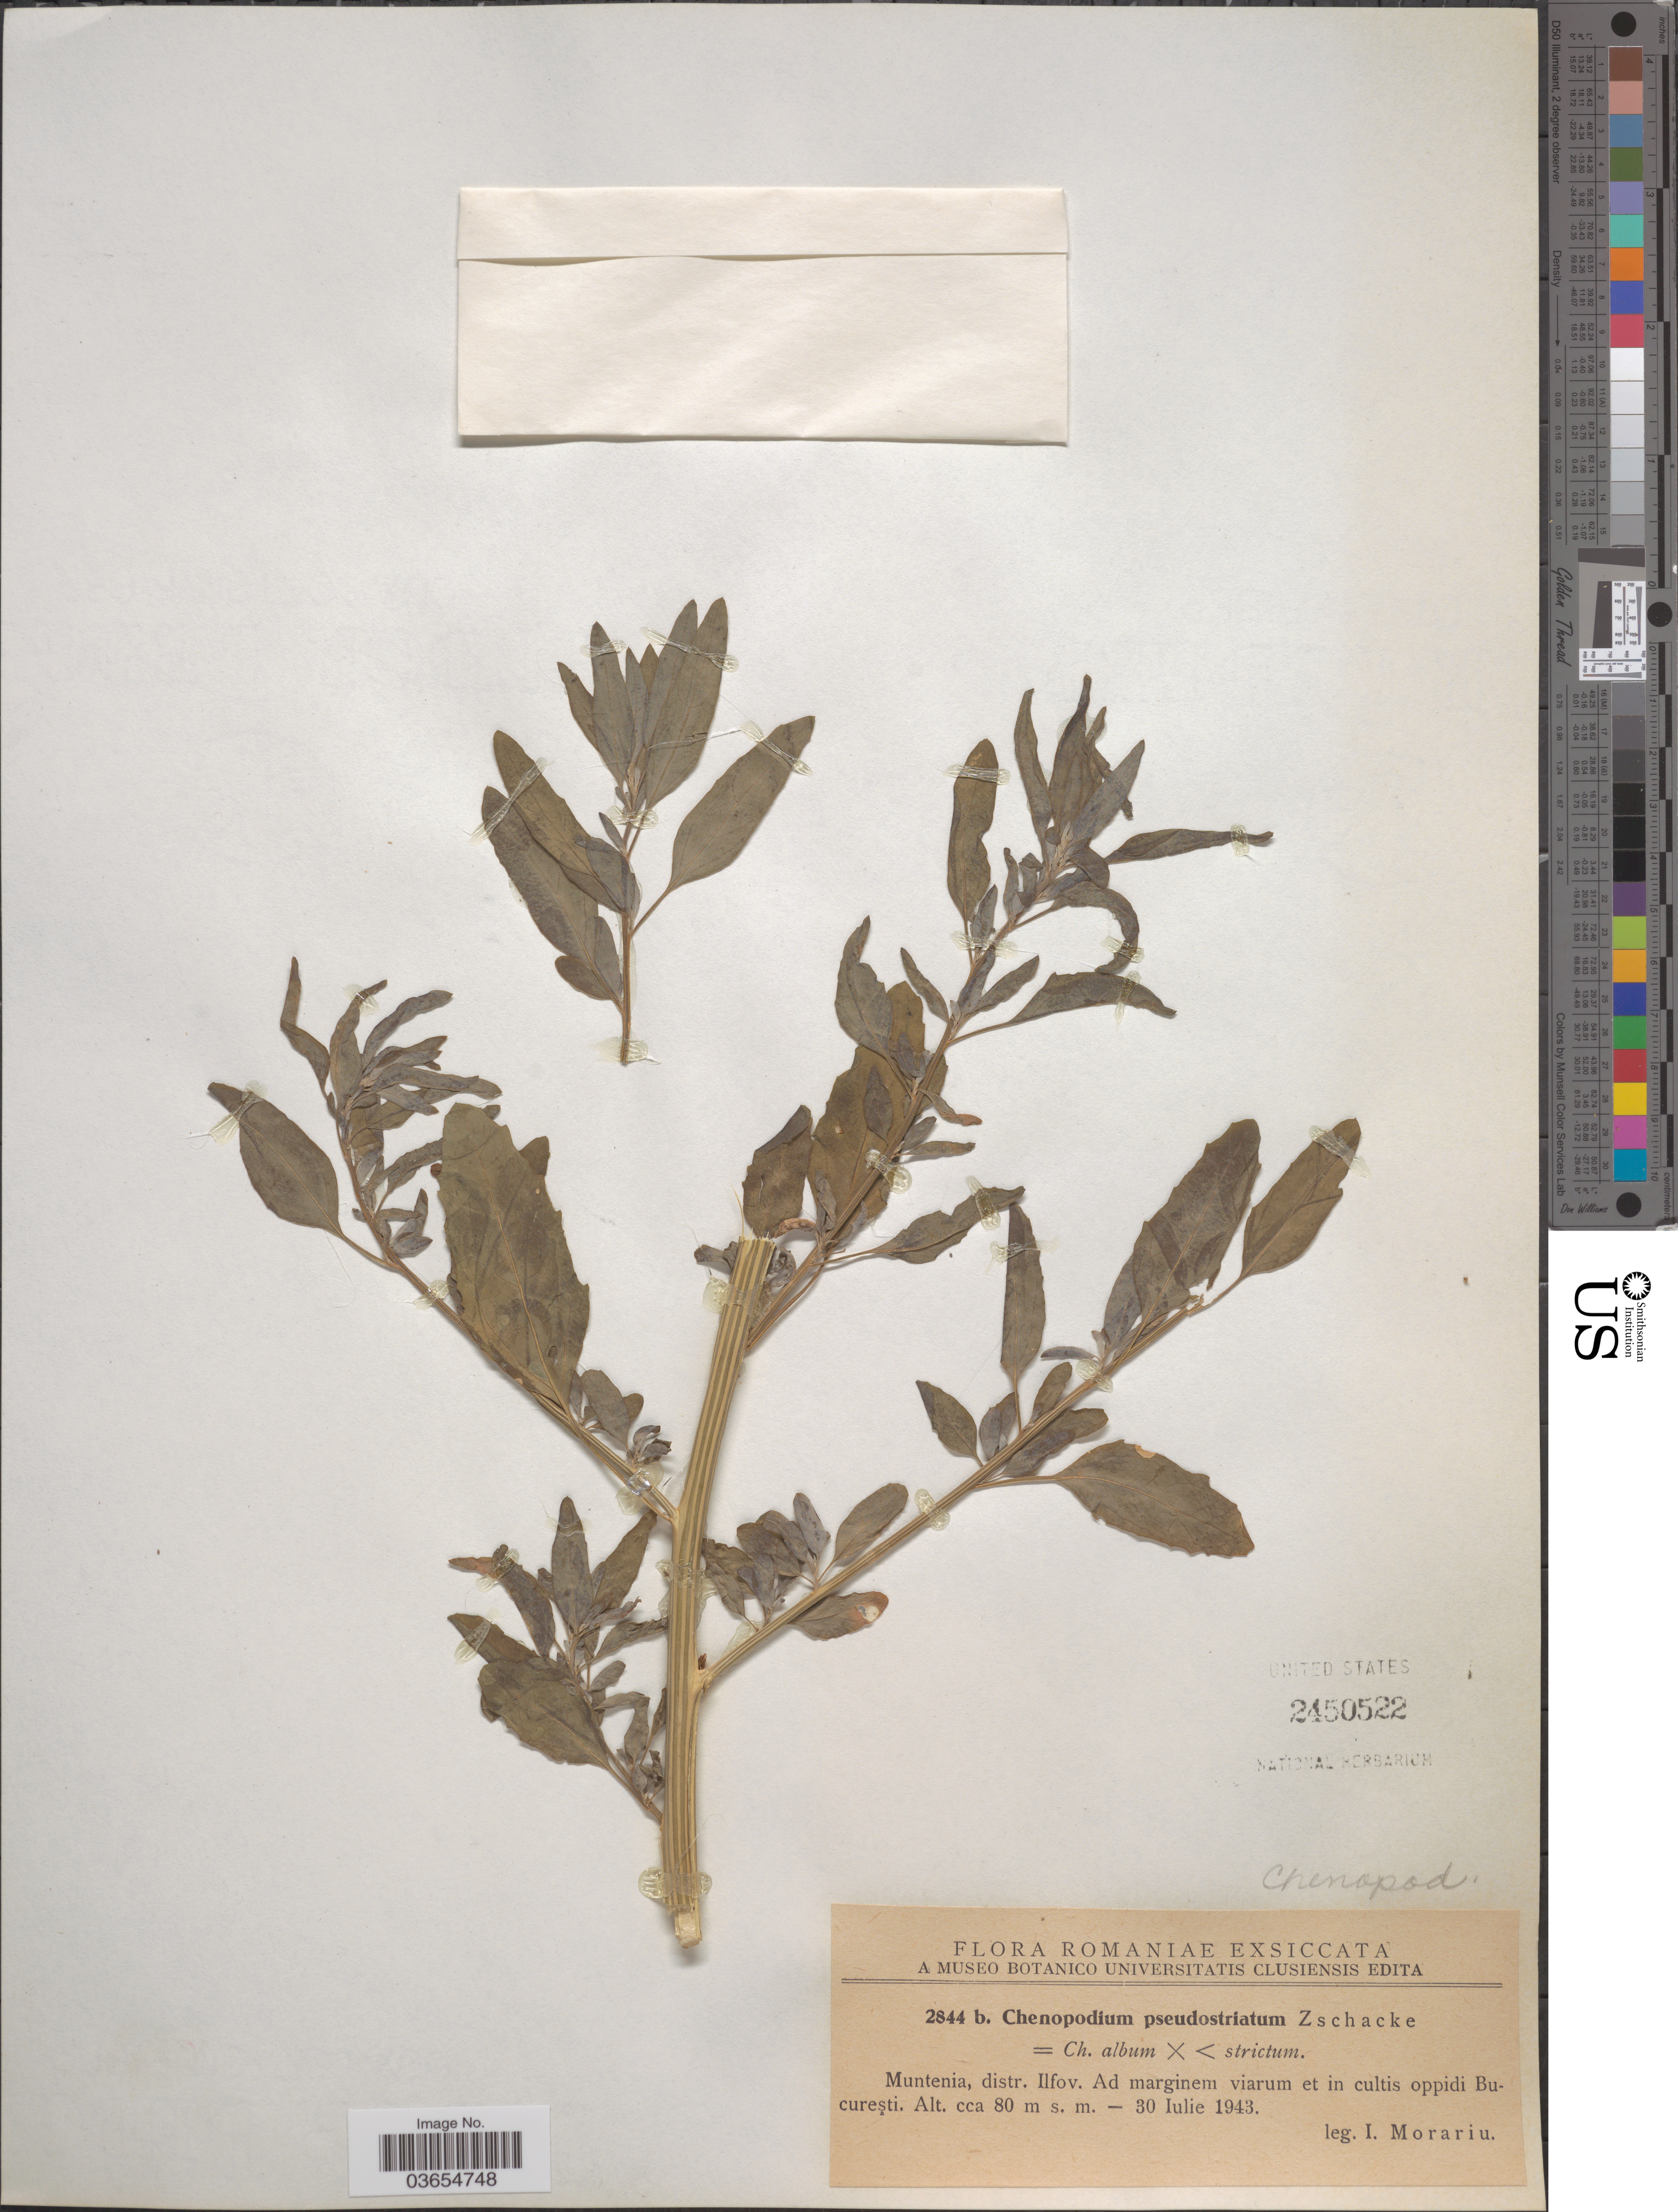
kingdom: Plantae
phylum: Tracheophyta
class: Magnoliopsida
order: Caryophyllales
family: Amaranthaceae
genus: Chenopodium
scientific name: Chenopodium album subsp. pseudostriatum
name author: Zschacke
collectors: I. Morariu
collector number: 2844b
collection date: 1943-07-30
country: Romania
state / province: Ilfov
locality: Muntenia, distr. Ilfov. Ad marginem viarum et in cultis oppidi Bucureşti.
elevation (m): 80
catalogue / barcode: US 2450522